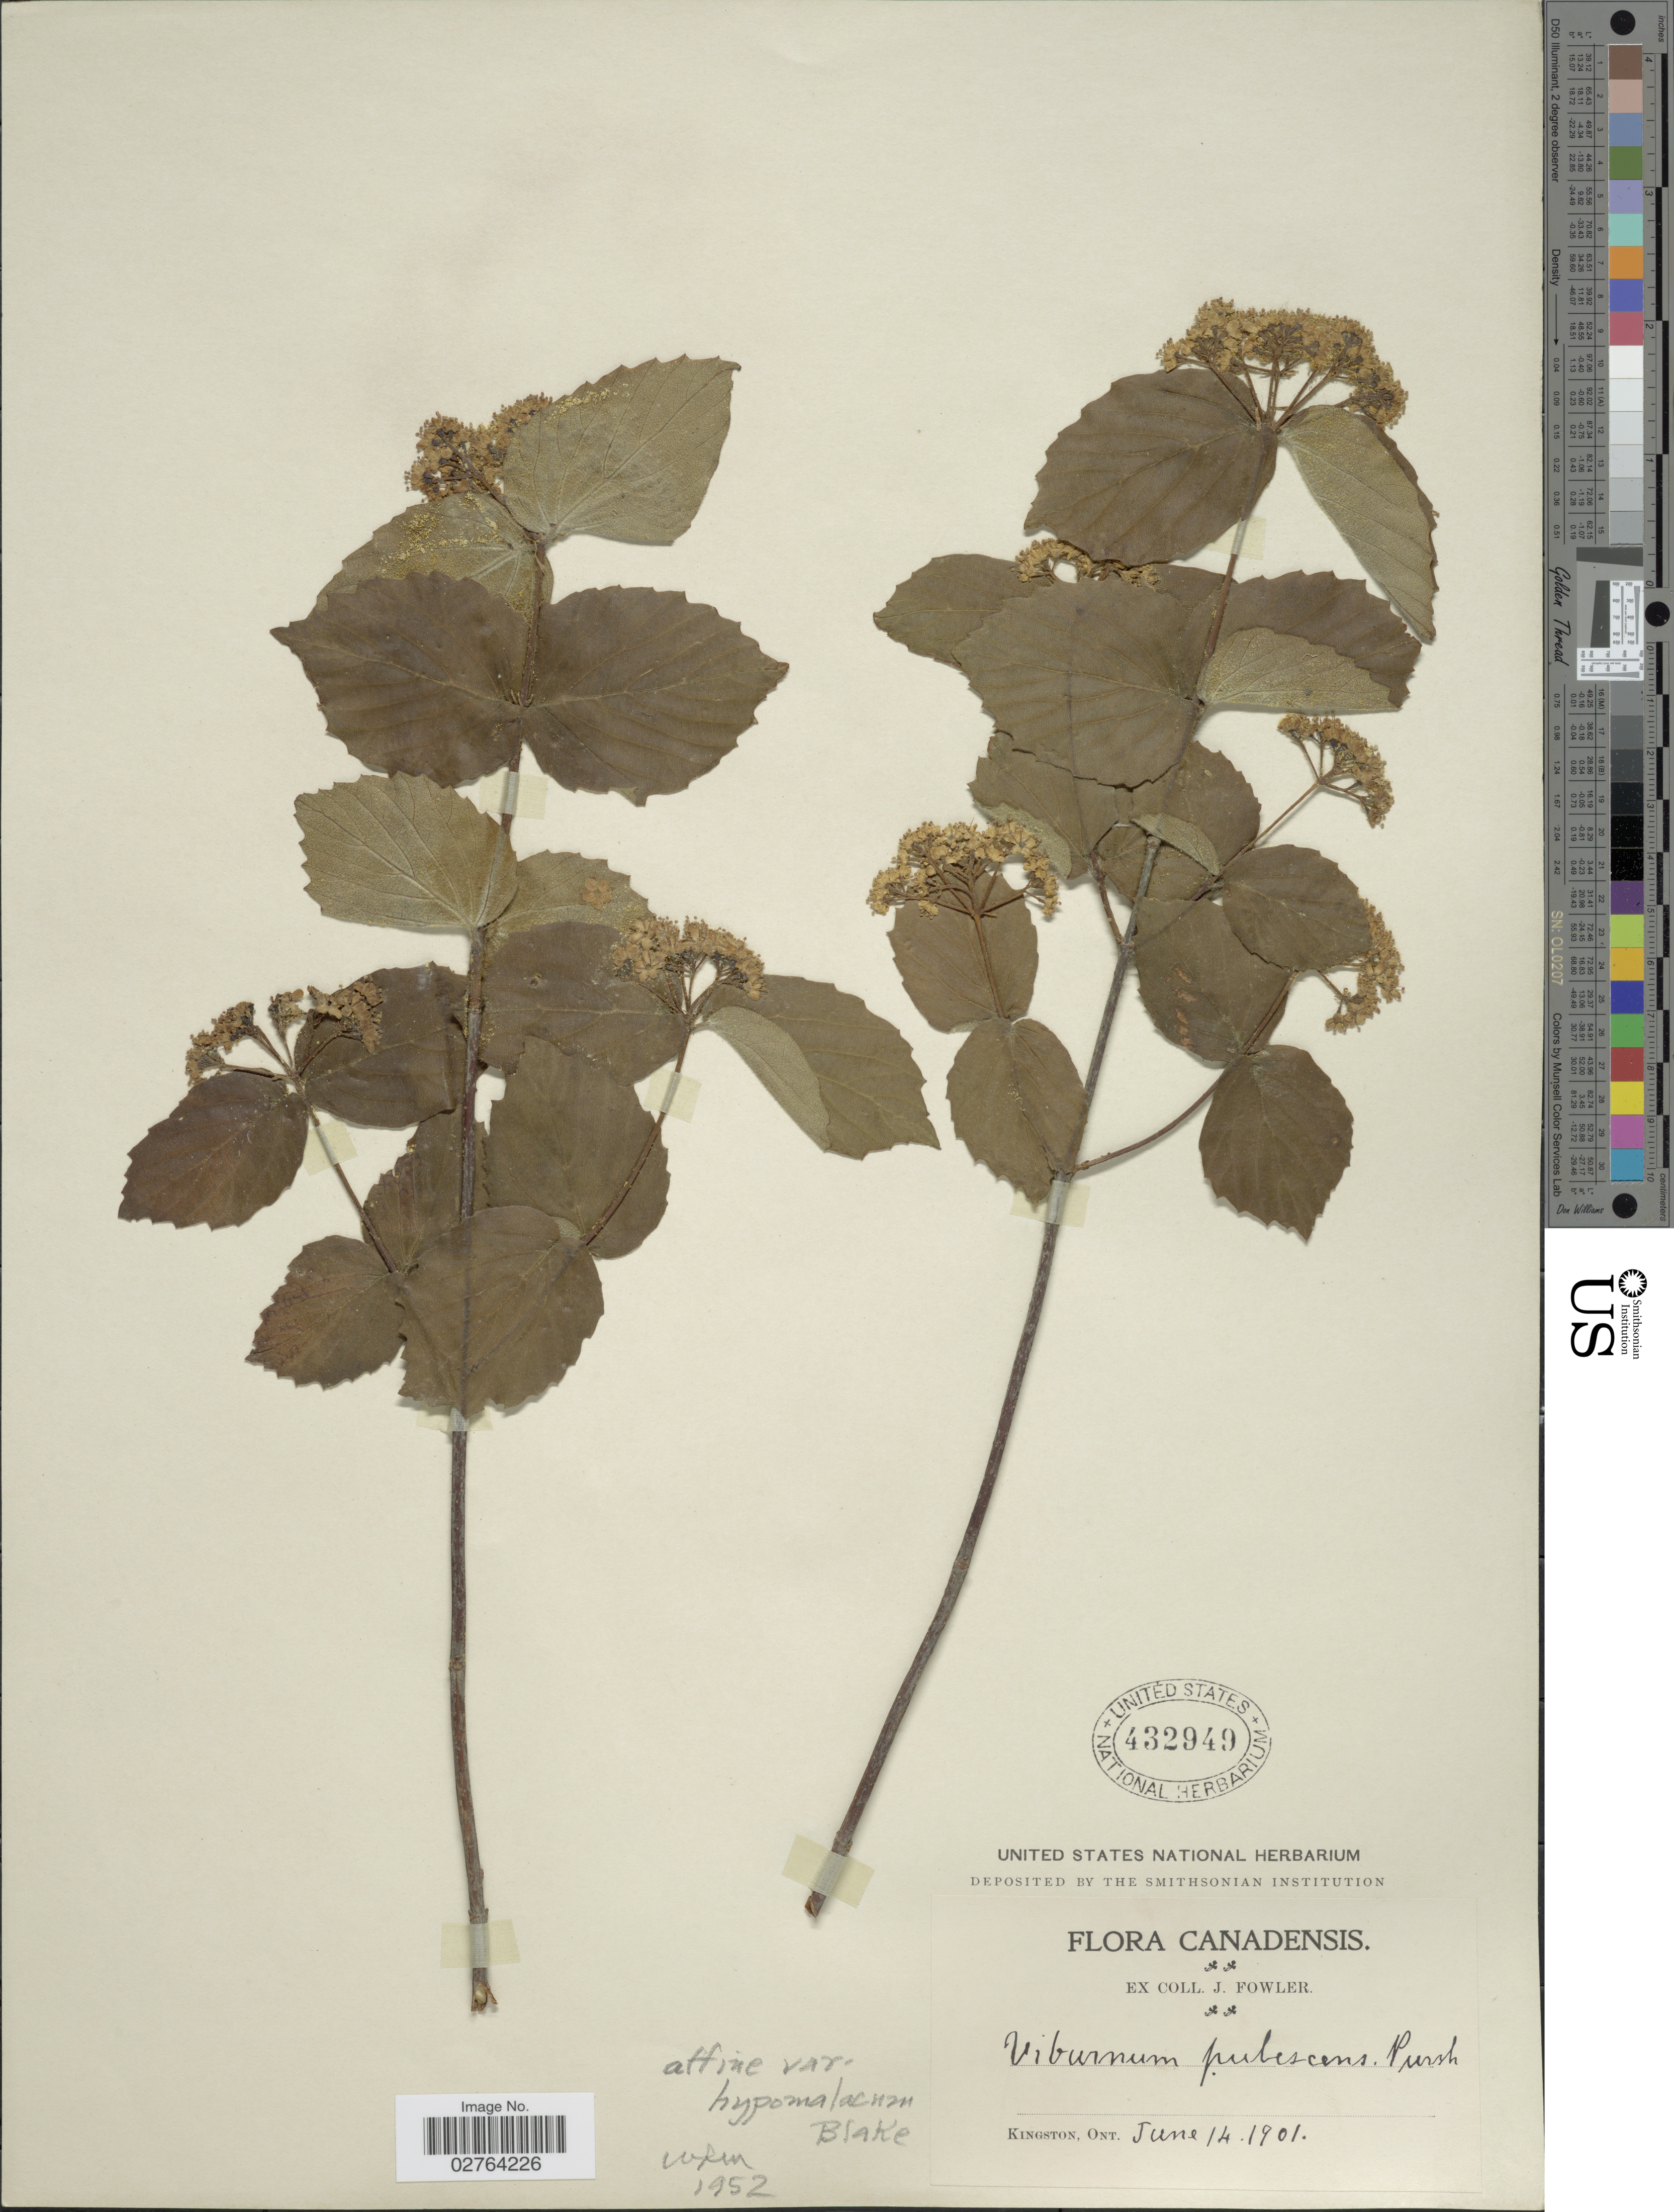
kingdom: Plantae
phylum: Tracheophyta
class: Magnoliopsida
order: Dipsacales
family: Viburnaceae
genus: Viburnum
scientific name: Viburnum rafinesqueanum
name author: Schult.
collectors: J. P. Fowler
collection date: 1901-06-14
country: Canada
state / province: Ontario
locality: Kingston, Ont.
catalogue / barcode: US 432949